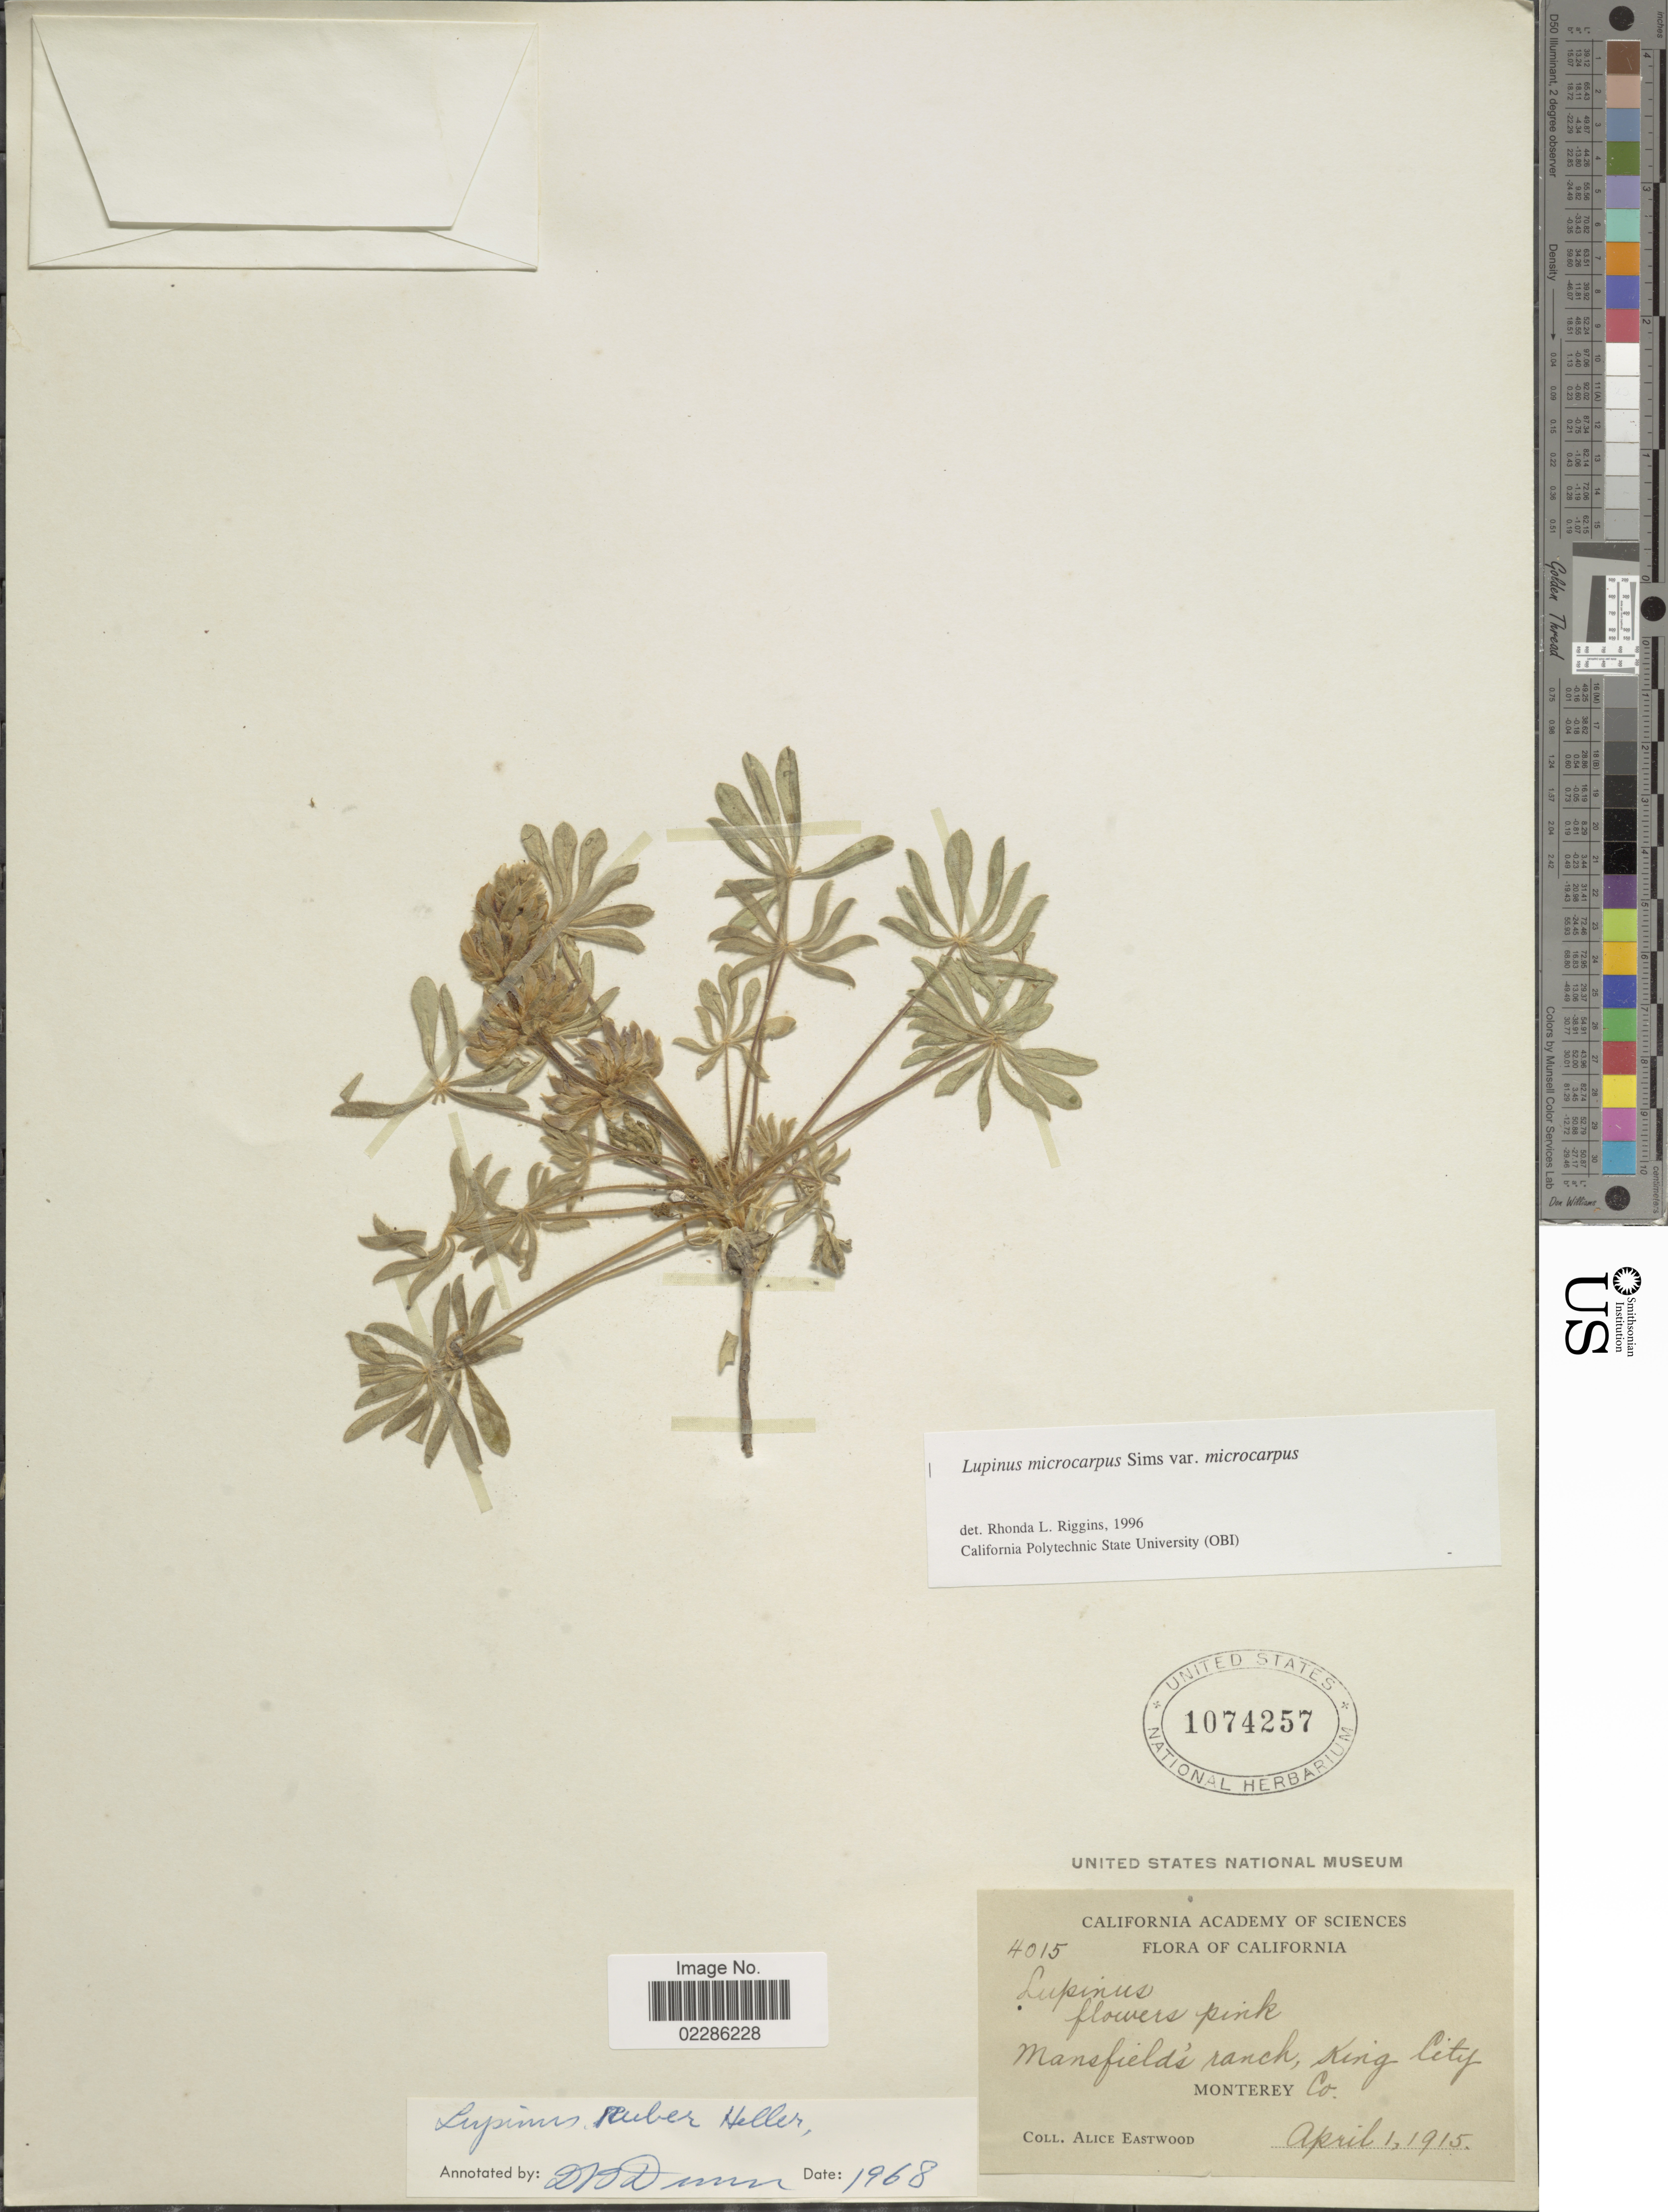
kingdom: Plantae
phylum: Tracheophyta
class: Magnoliopsida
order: Fabales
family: Fabaceae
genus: Lupinus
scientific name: Lupinus microcarpus var. microcarpus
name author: Sims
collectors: A. Eastwood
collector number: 4015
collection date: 1915-04-01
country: United States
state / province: California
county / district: Monterey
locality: Mansfield ranch, Kings City, Monterey Co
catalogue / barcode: US 1074257